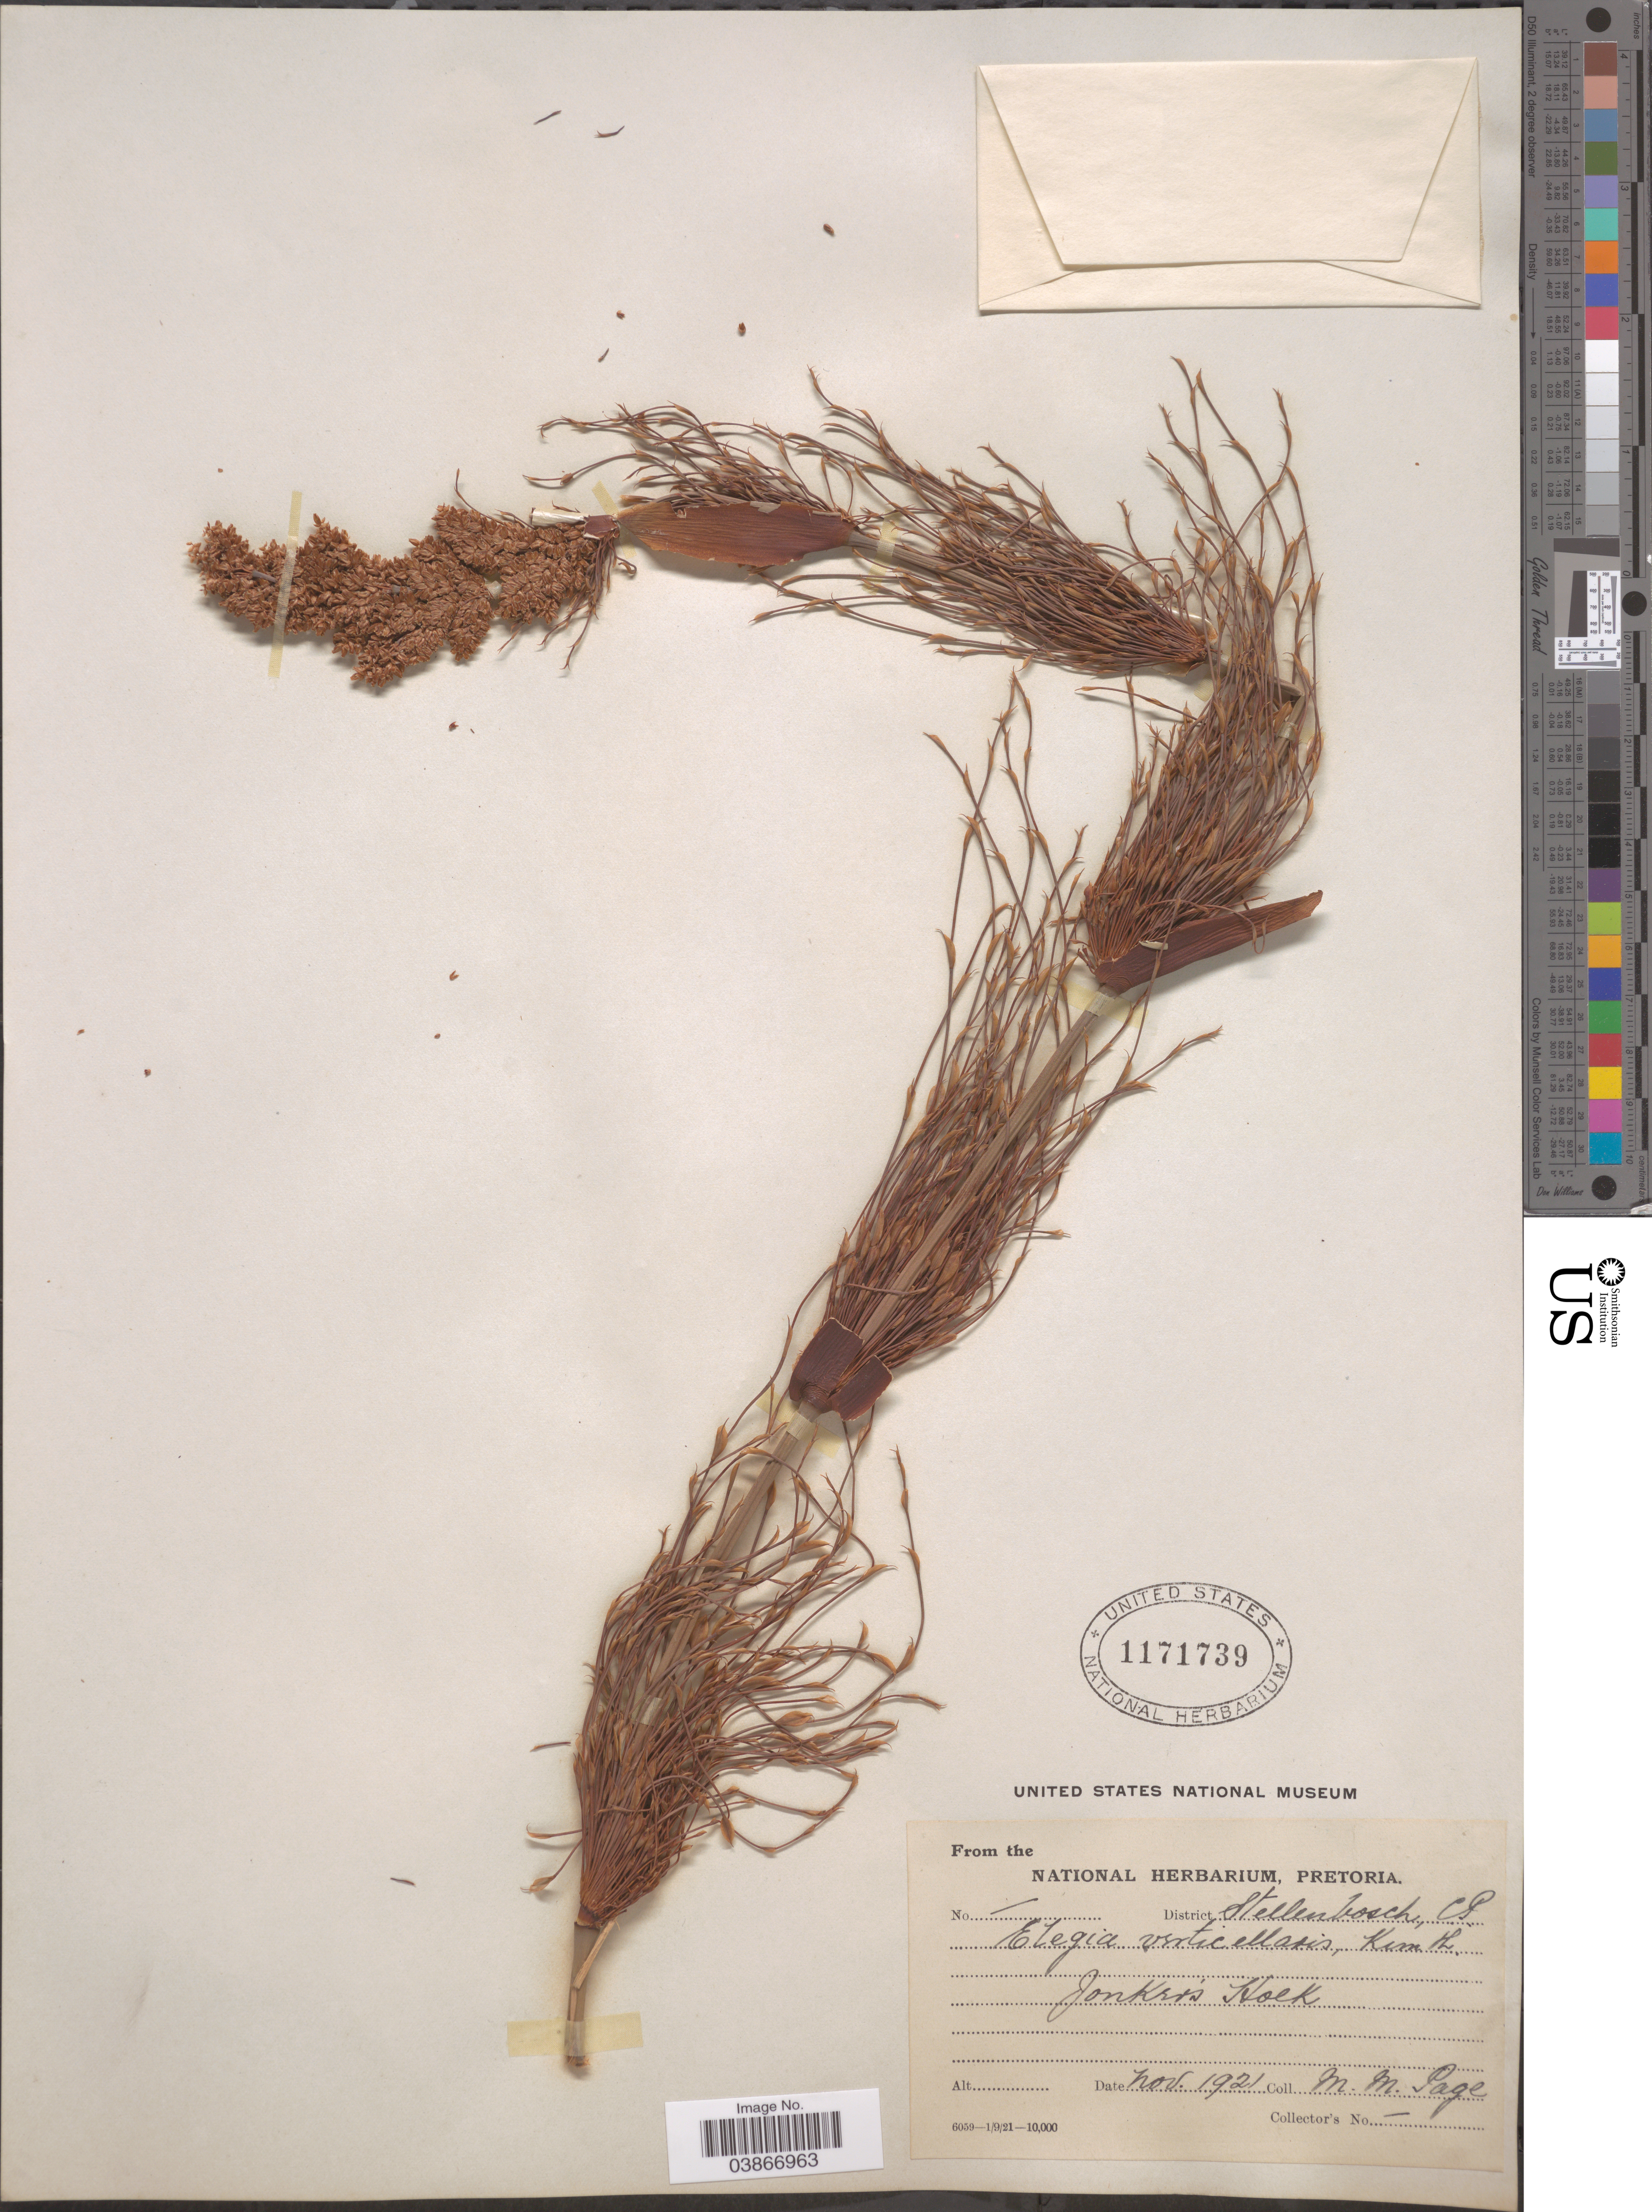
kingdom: Plantae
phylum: Tracheophyta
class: Liliopsida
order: Poales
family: Restionaceae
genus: Elegia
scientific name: Elegia verticillaris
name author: (L. f.) Kunth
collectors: M. Page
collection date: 1921-11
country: South Africa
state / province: Western Cape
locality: District Stellenbosch, CP. Jonker's Hoek.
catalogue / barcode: US 1171739